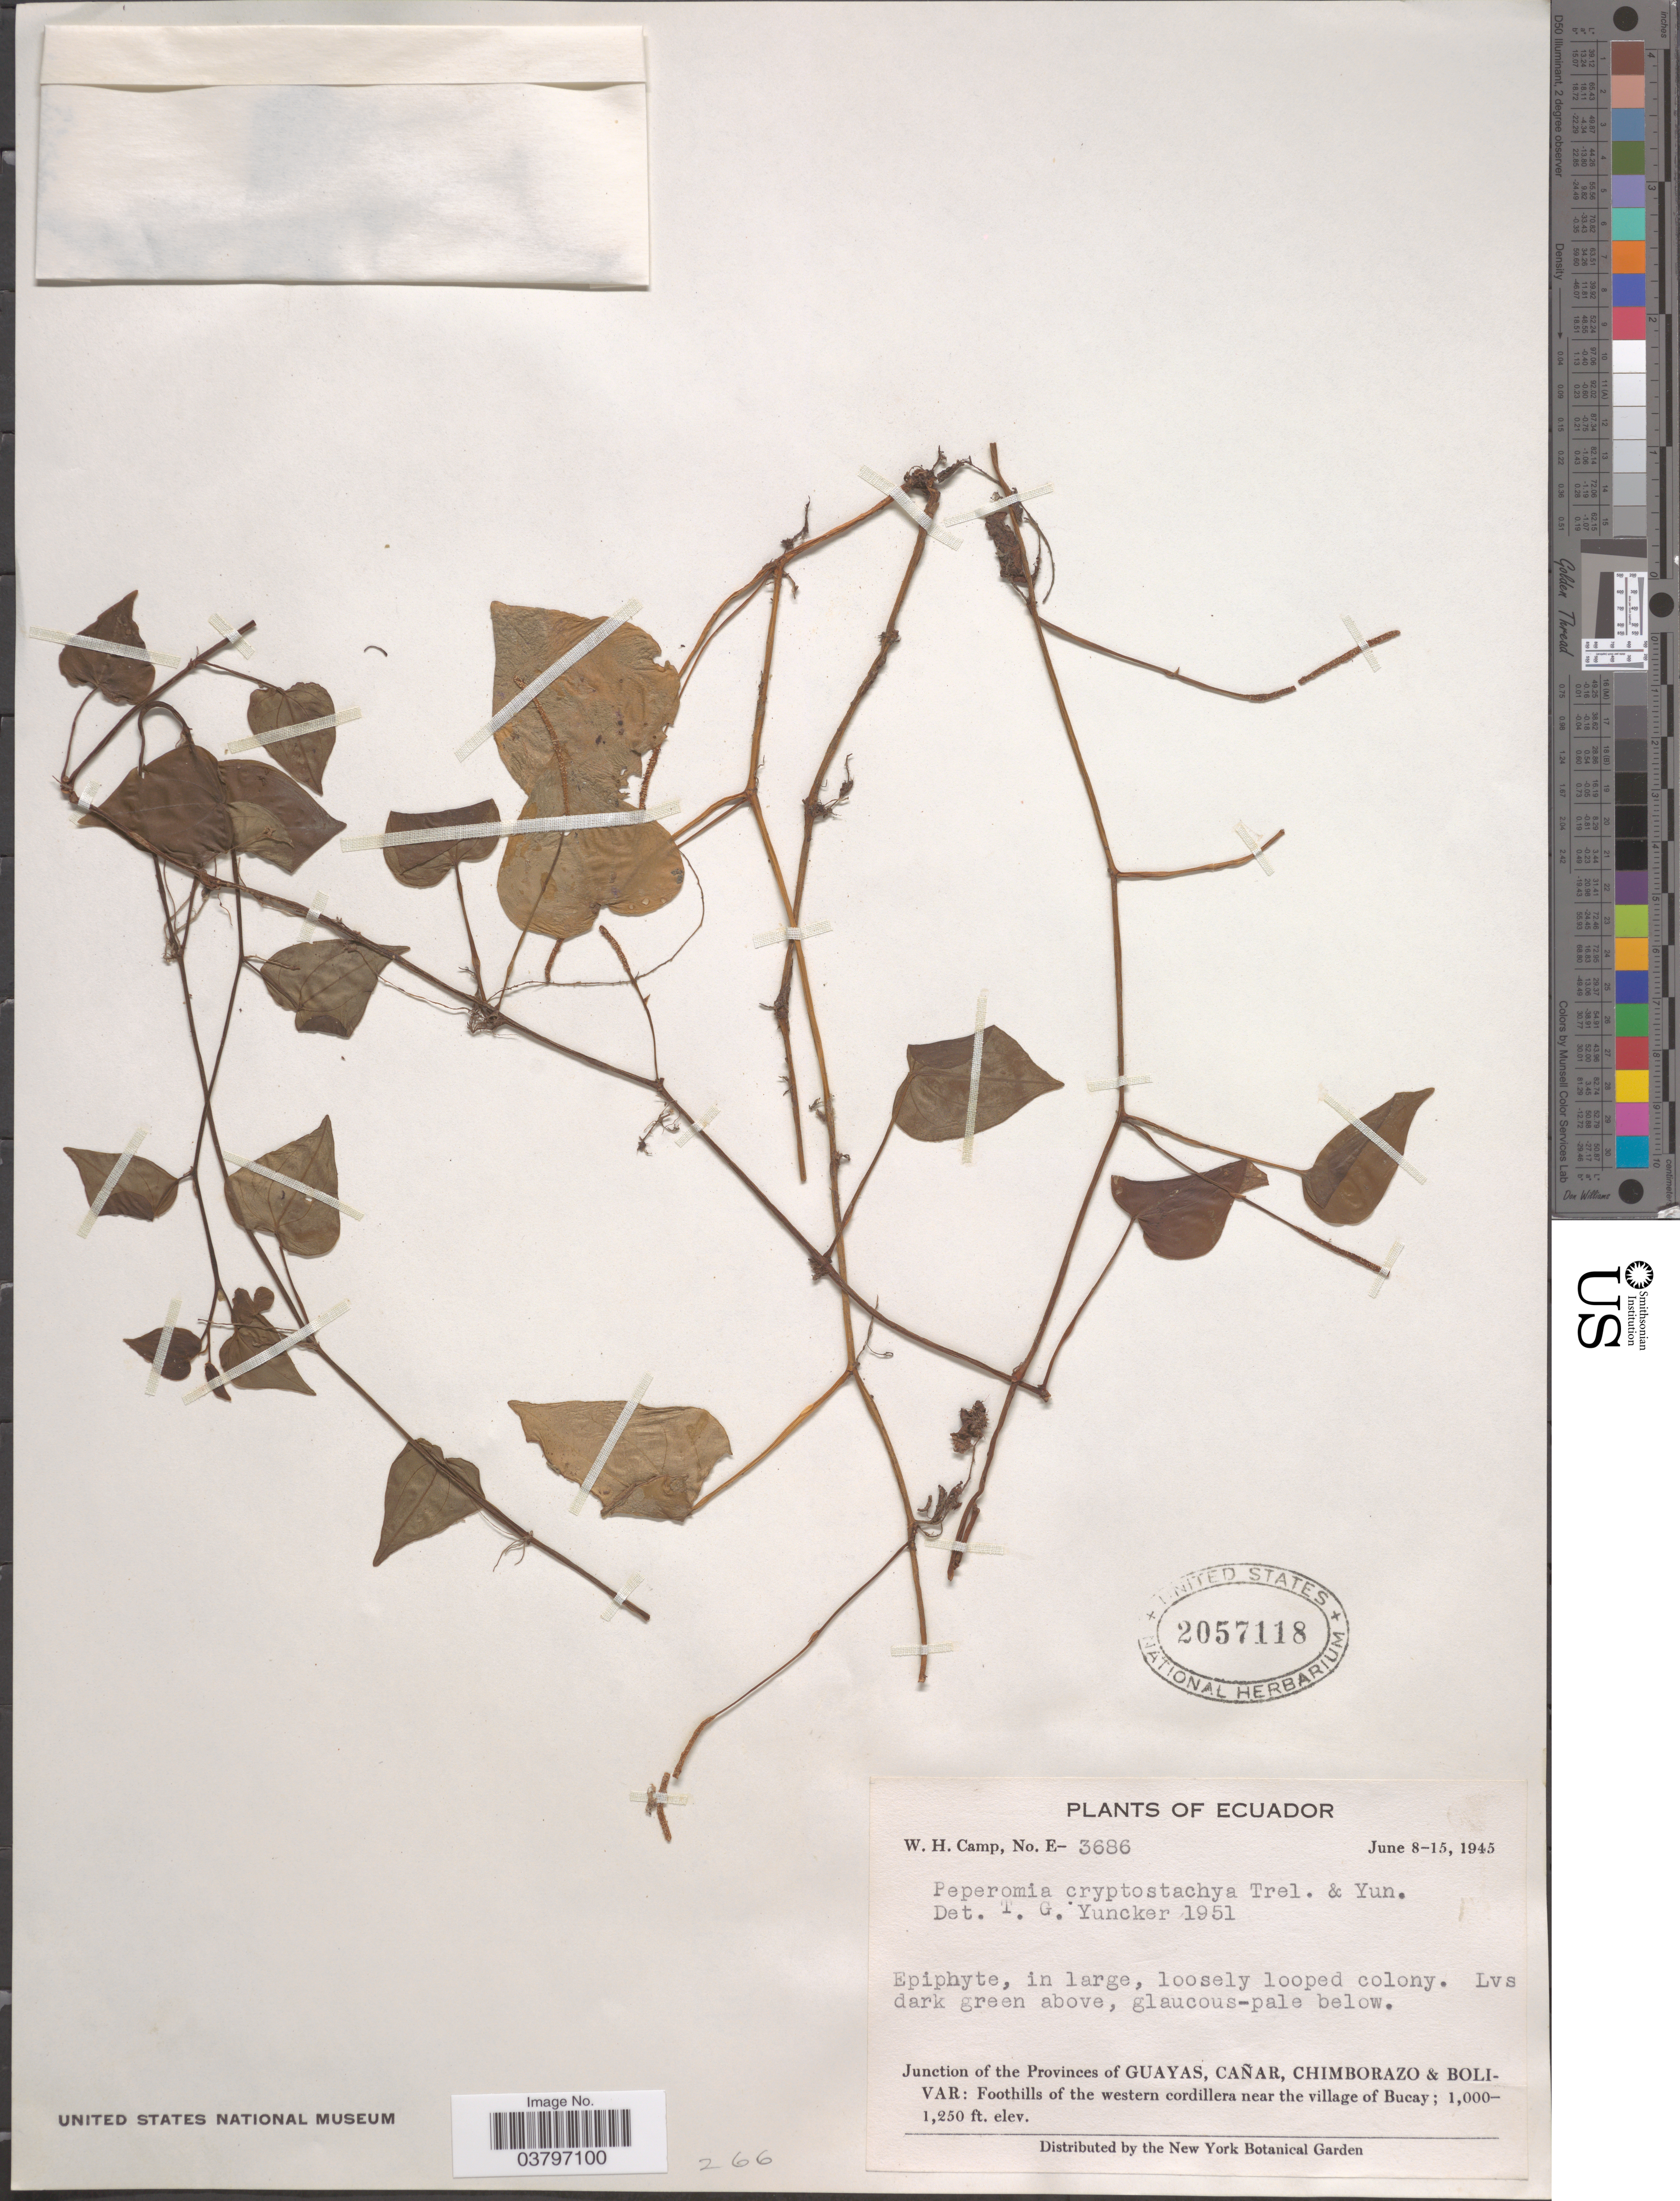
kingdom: Plantae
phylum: Tracheophyta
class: Magnoliopsida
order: Piperales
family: Piperaceae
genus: Peperomia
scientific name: Peperomia cryptostachya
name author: Trel. & Yunck.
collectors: W. H. Camp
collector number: E-3686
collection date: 1945-06-08/1945-06-15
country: Ecuador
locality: Junction of the Provinces of Guayas, Cañar, Chimborazo & Bolivar: Foothills of the western cordillera near the village of Bucay.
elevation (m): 305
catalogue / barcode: US 2057118